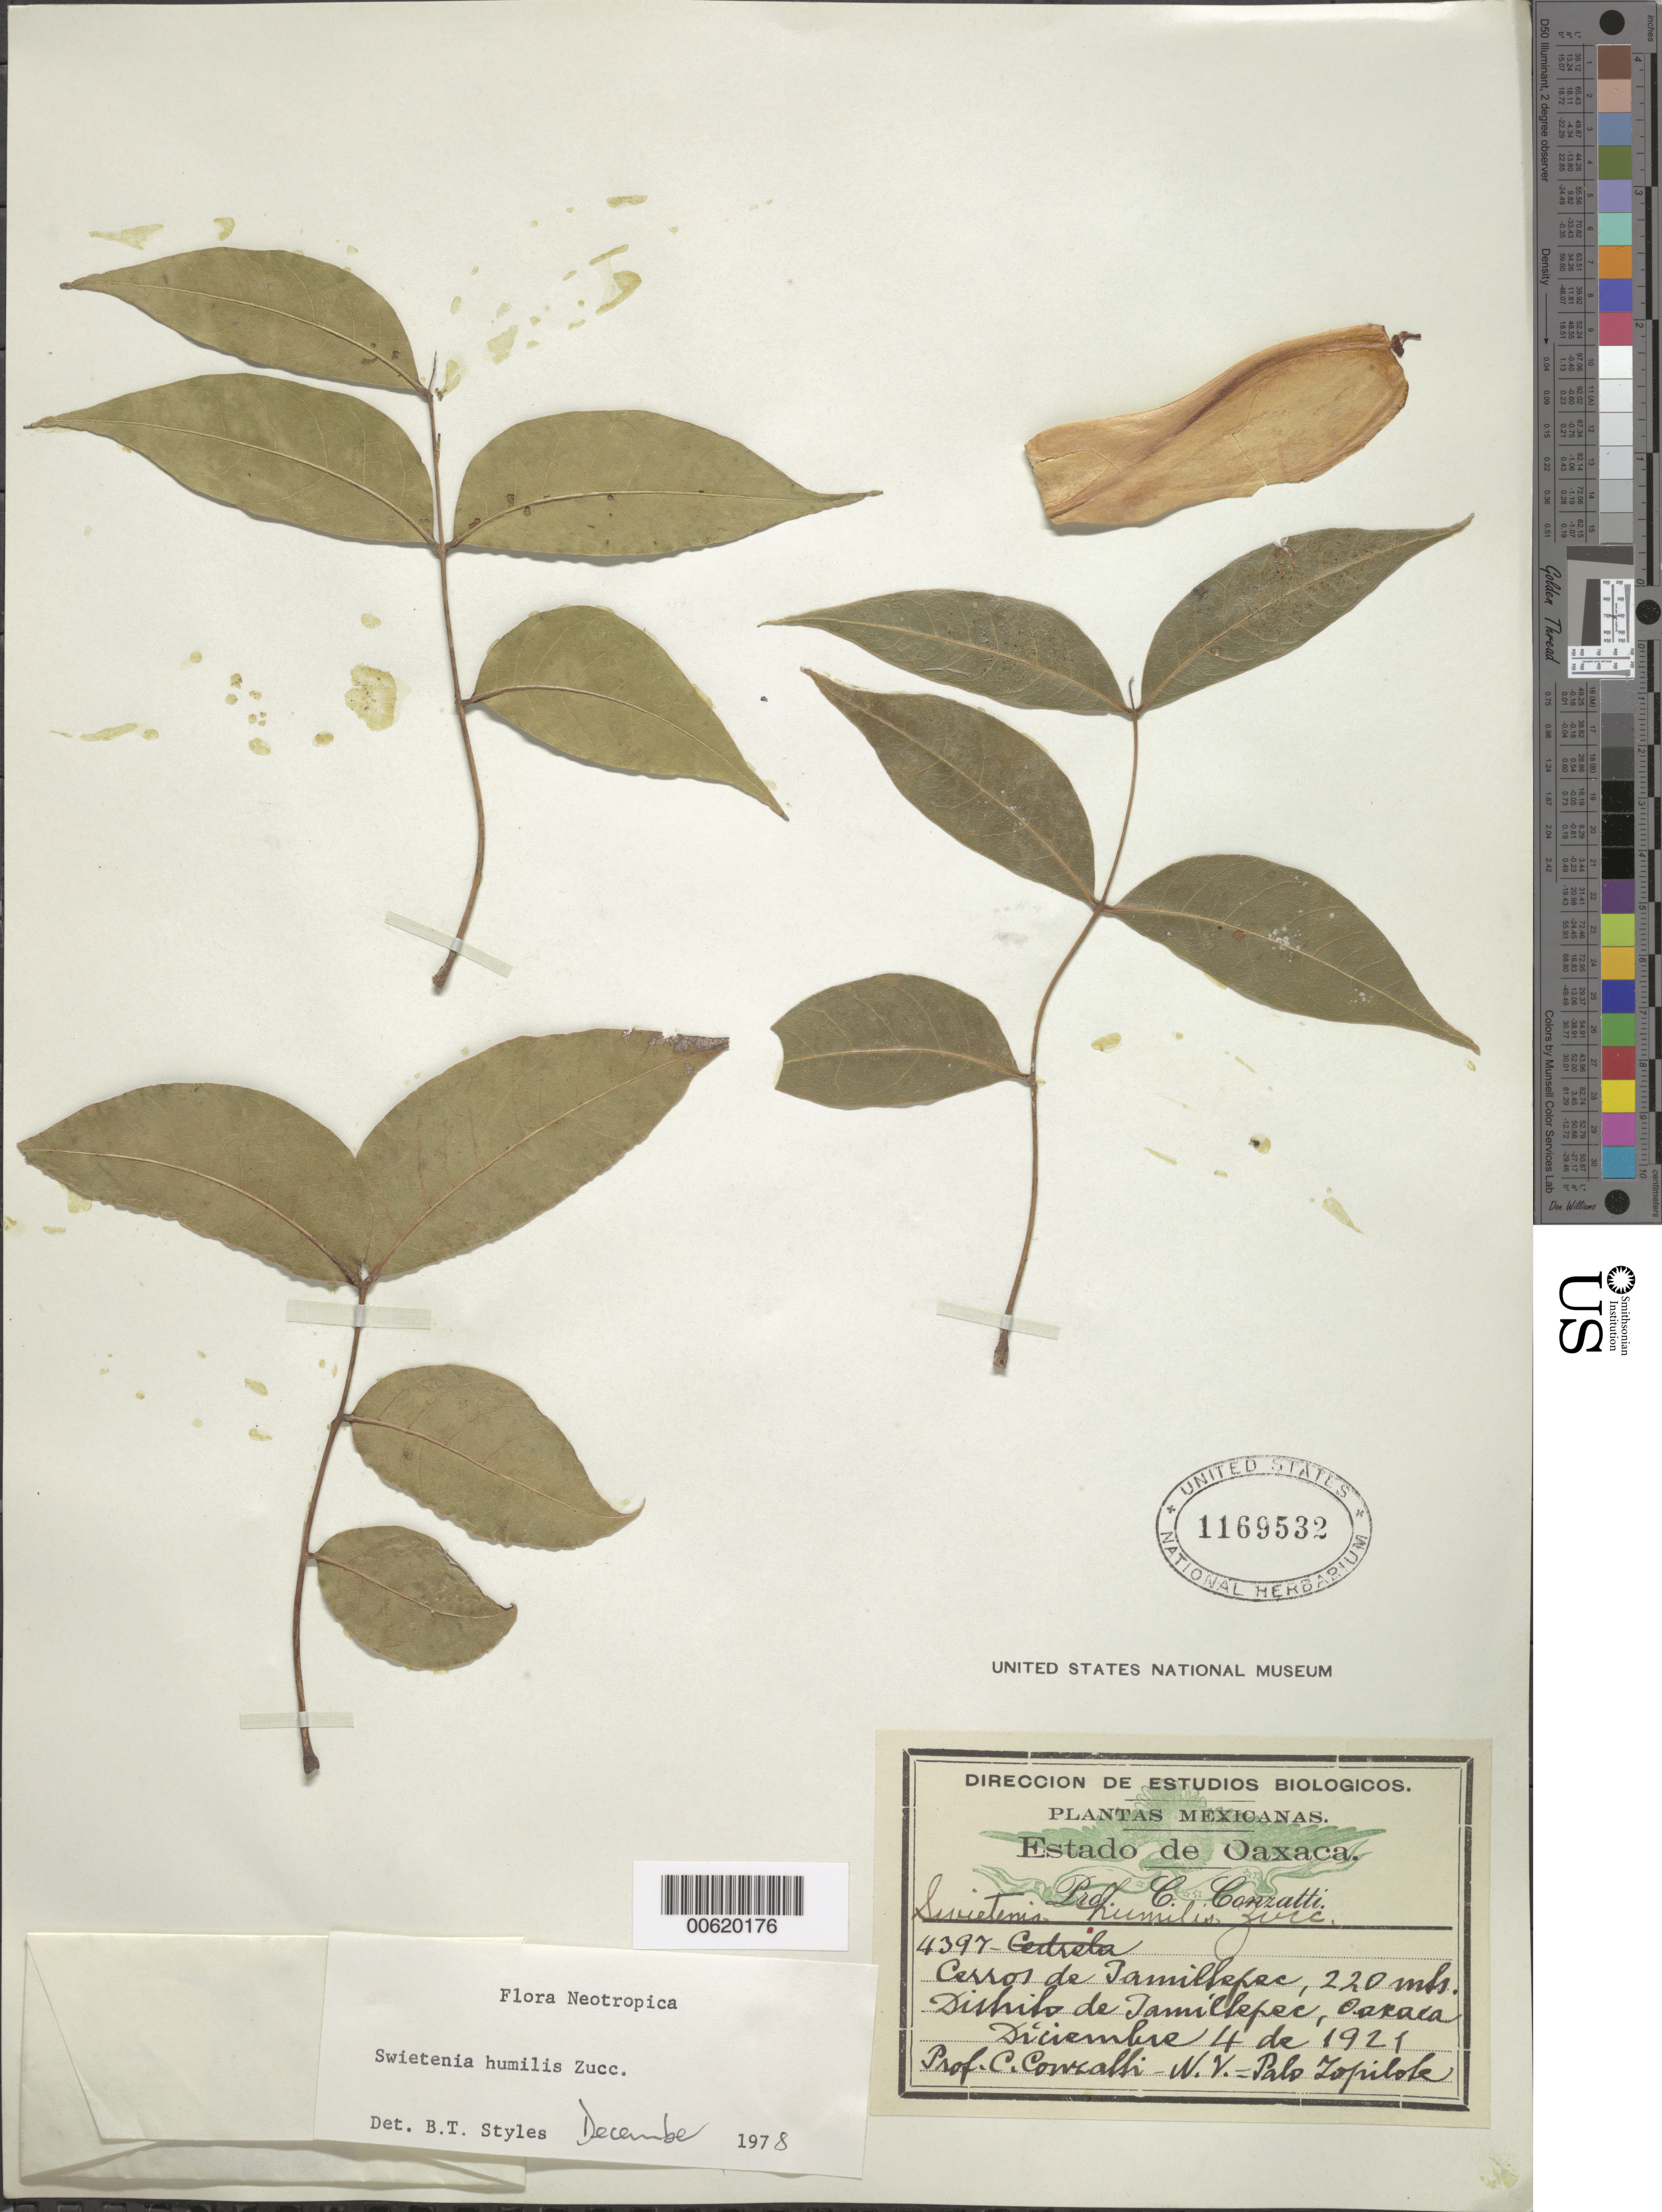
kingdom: Plantae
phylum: Tracheophyta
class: Magnoliopsida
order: Sapindales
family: Meliaceae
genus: Swietenia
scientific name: Swietenia humilis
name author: Zucc.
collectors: C. Conzatti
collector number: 4397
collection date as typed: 04 Dec 1921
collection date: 1921-12-04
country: Mexico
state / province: Oaxaca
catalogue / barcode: US 1169532